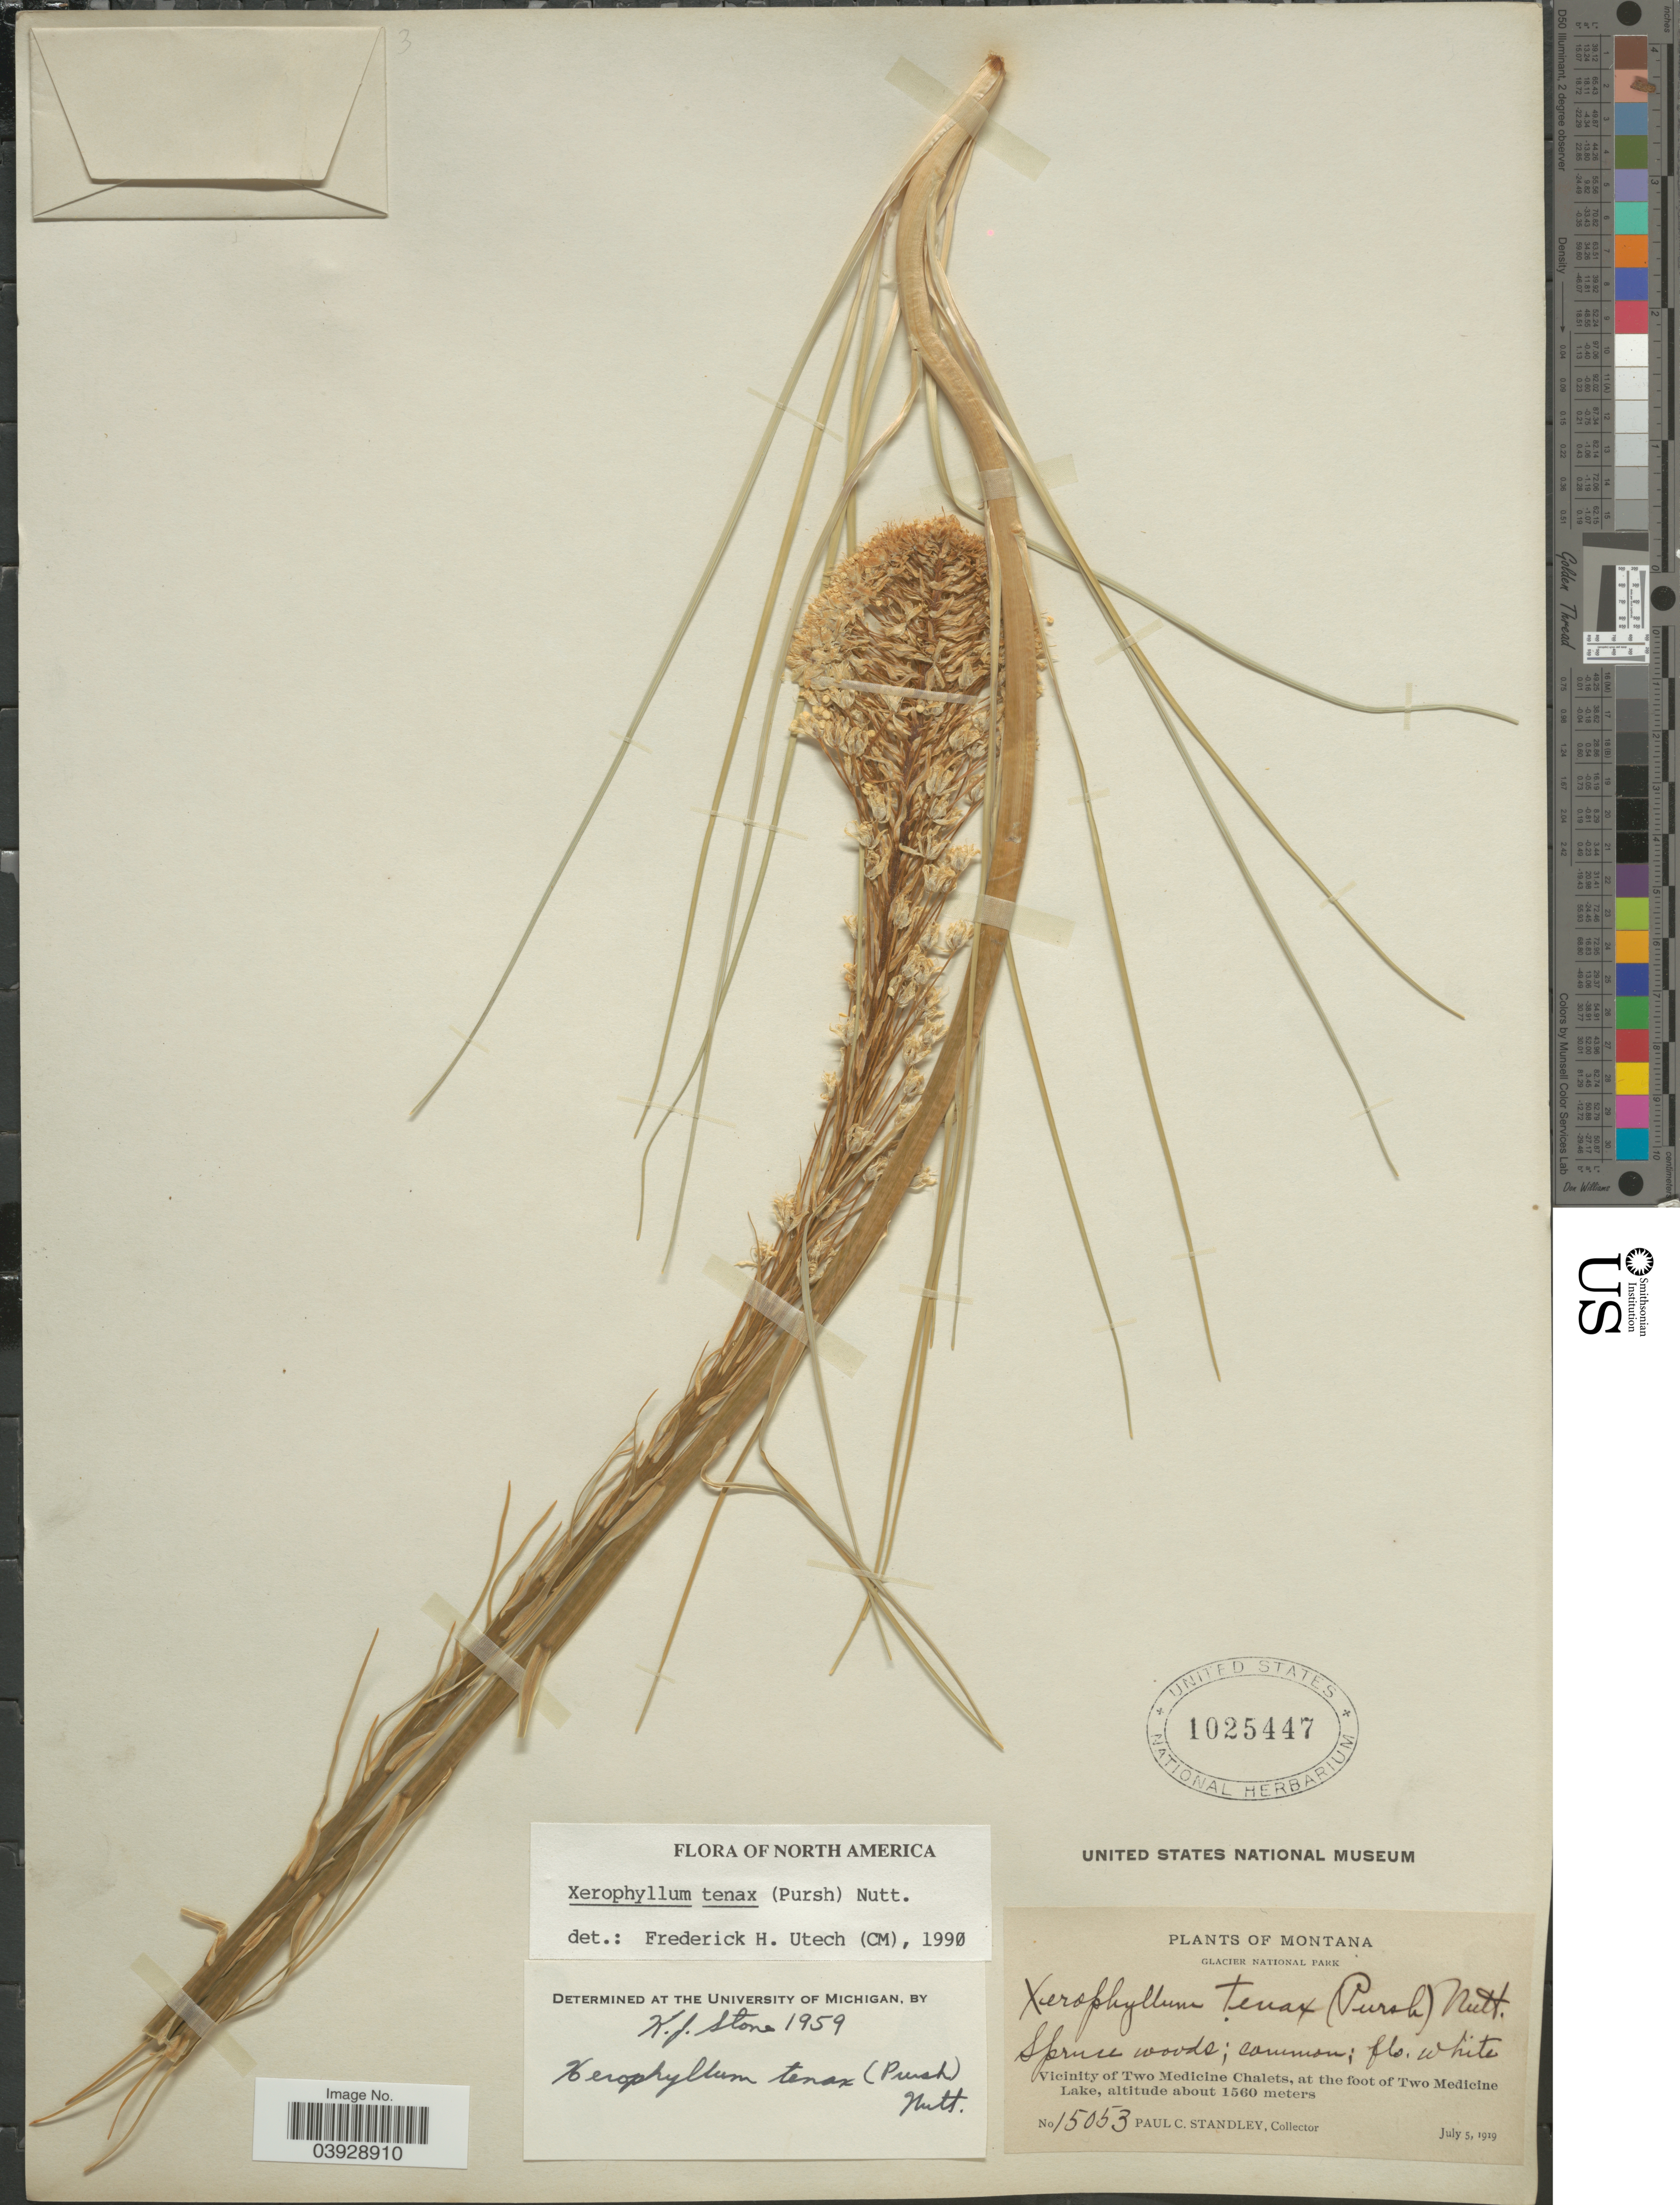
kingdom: Plantae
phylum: Tracheophyta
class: Liliopsida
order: Liliales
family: Melanthiaceae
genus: Xerophyllum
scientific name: Xerophyllum tenax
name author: (Pursh) Nutt.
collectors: P. C. Standley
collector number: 15053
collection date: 1919-07-05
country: United States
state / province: Montana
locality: Glacier National Park. Vicinity ofTwo Medicine Chalets, at the foot of Two Medicine Lake.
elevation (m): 1560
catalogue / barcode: US 1025447